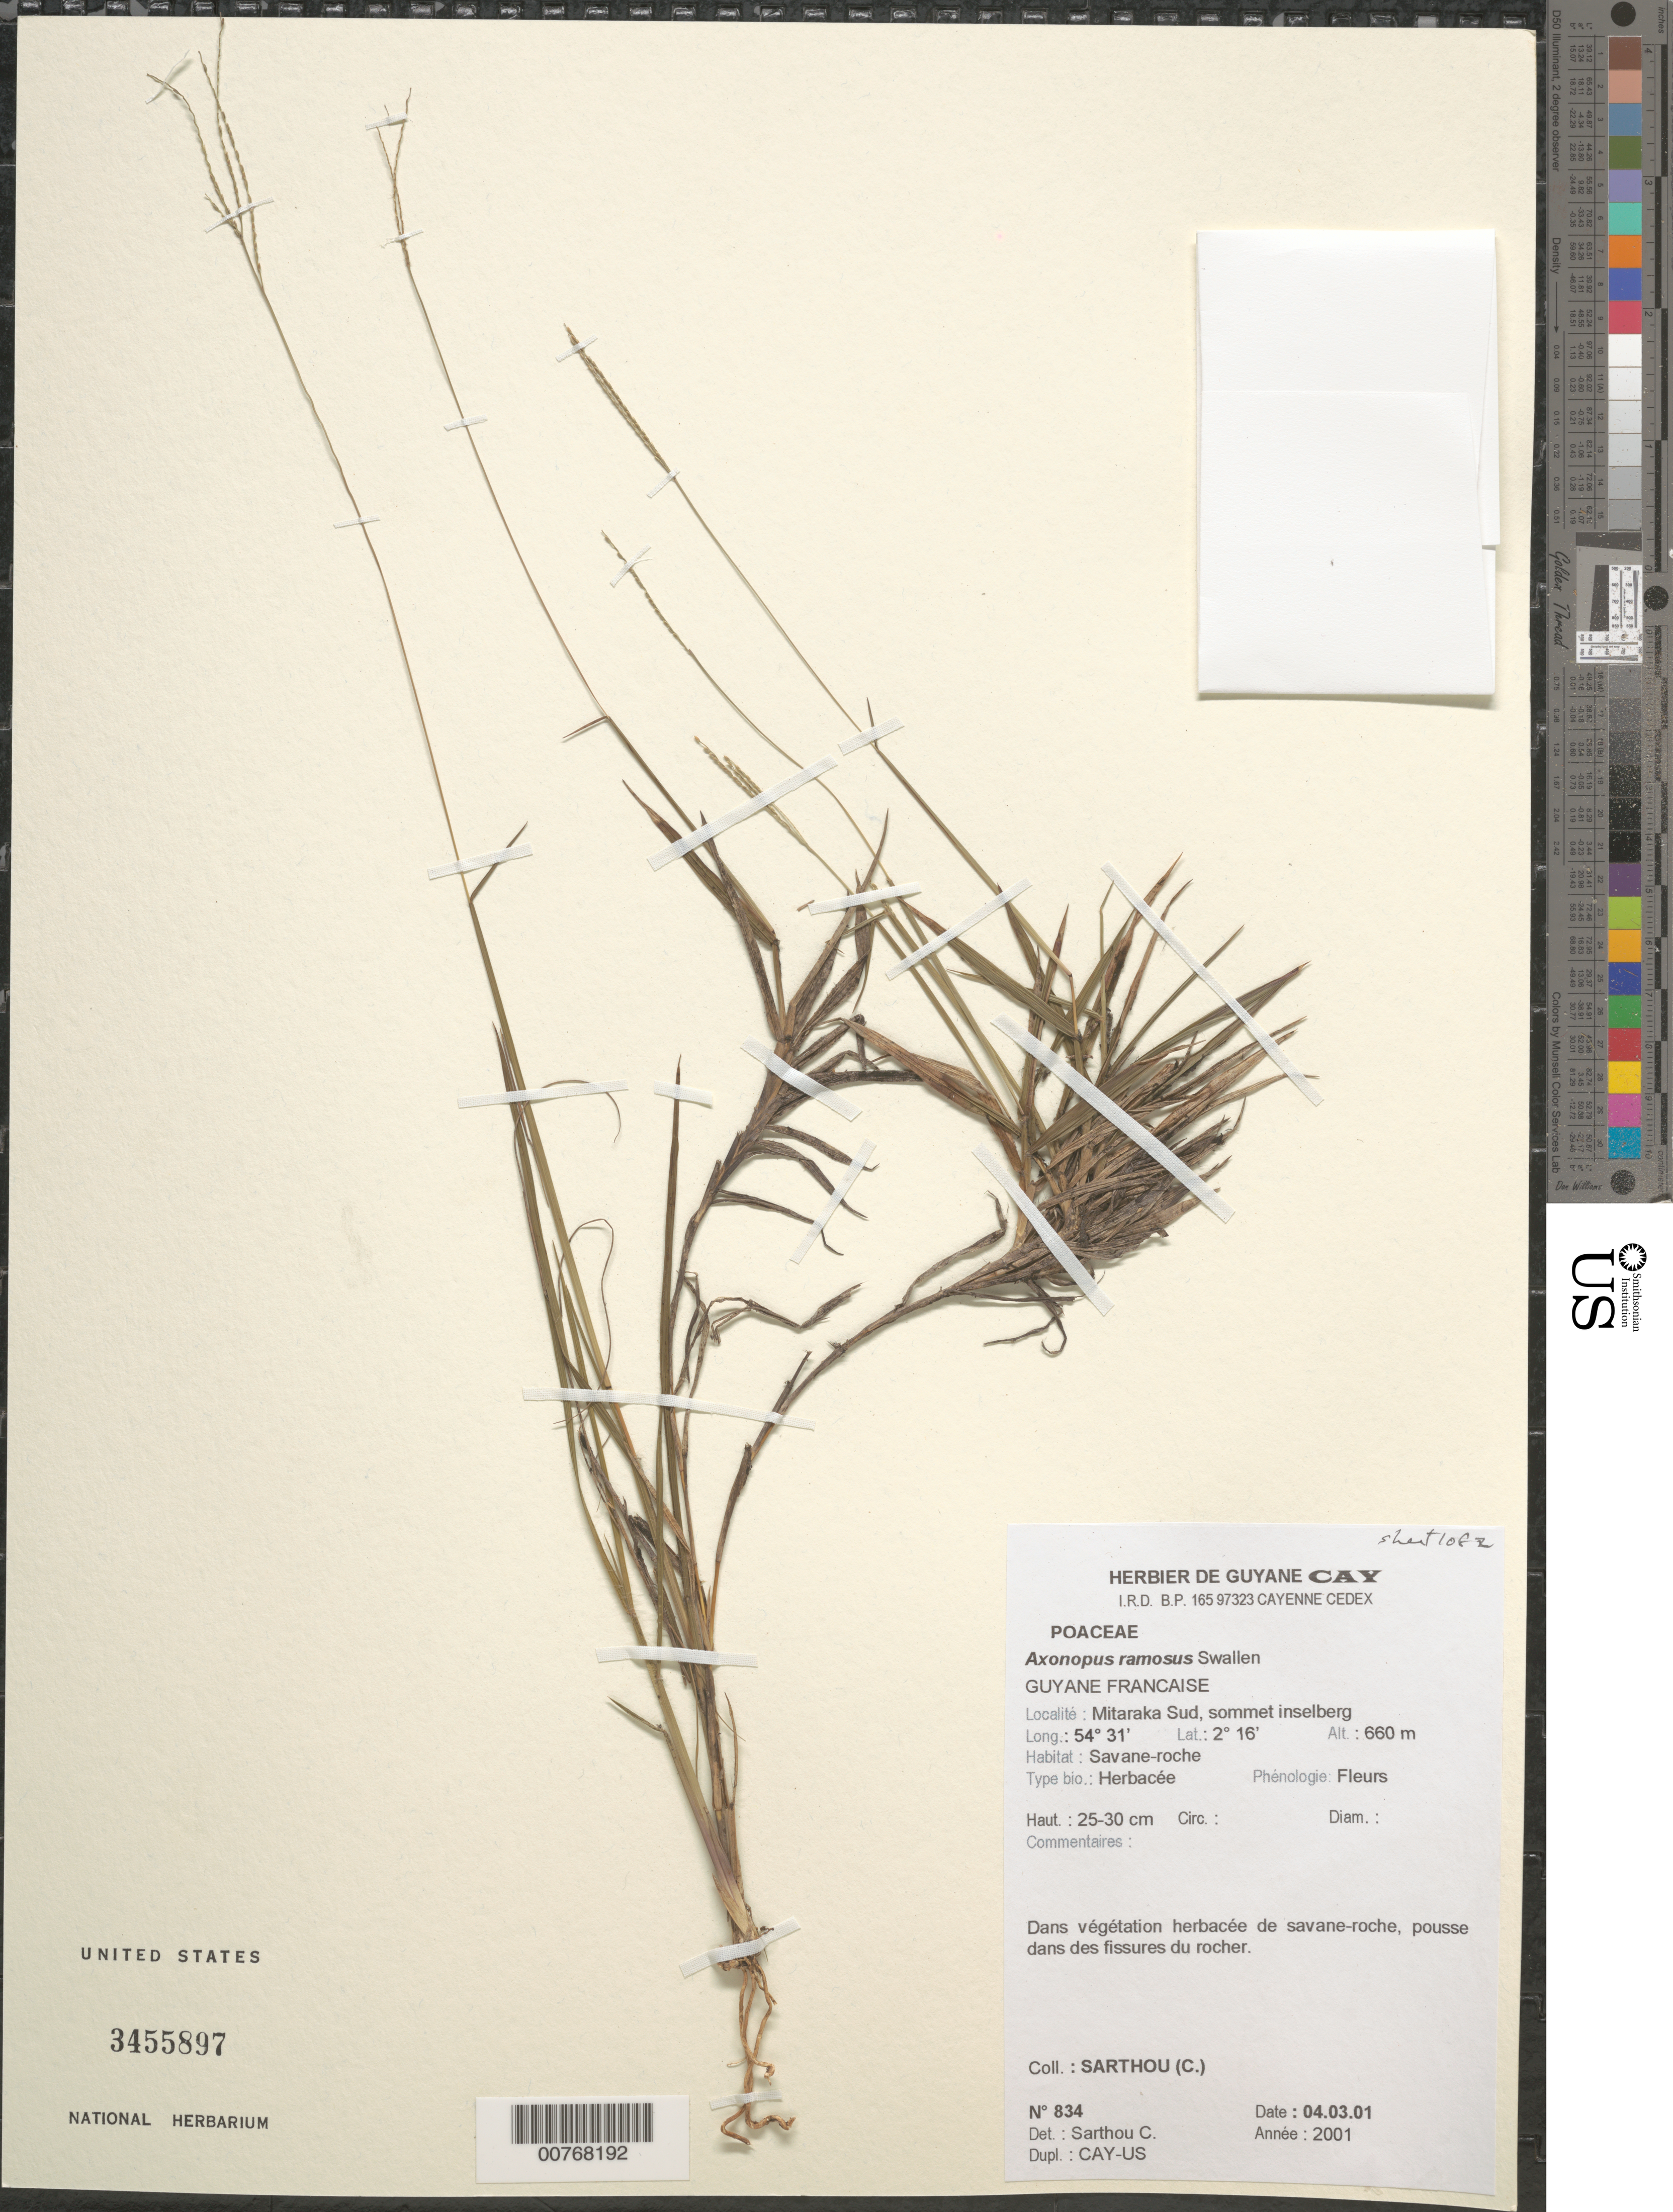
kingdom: Plantae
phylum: Tracheophyta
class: Liliopsida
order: Poales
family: Poaceae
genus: Axonopus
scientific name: Axonopus ramosus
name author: Swallen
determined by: Sarthou, C.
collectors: C. Sarthou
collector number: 834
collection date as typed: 4-Mar-01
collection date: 2001-03-04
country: French Guiana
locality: Mitaraka Sud, sommet inselberg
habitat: Savane-roche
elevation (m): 660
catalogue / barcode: US 3455897